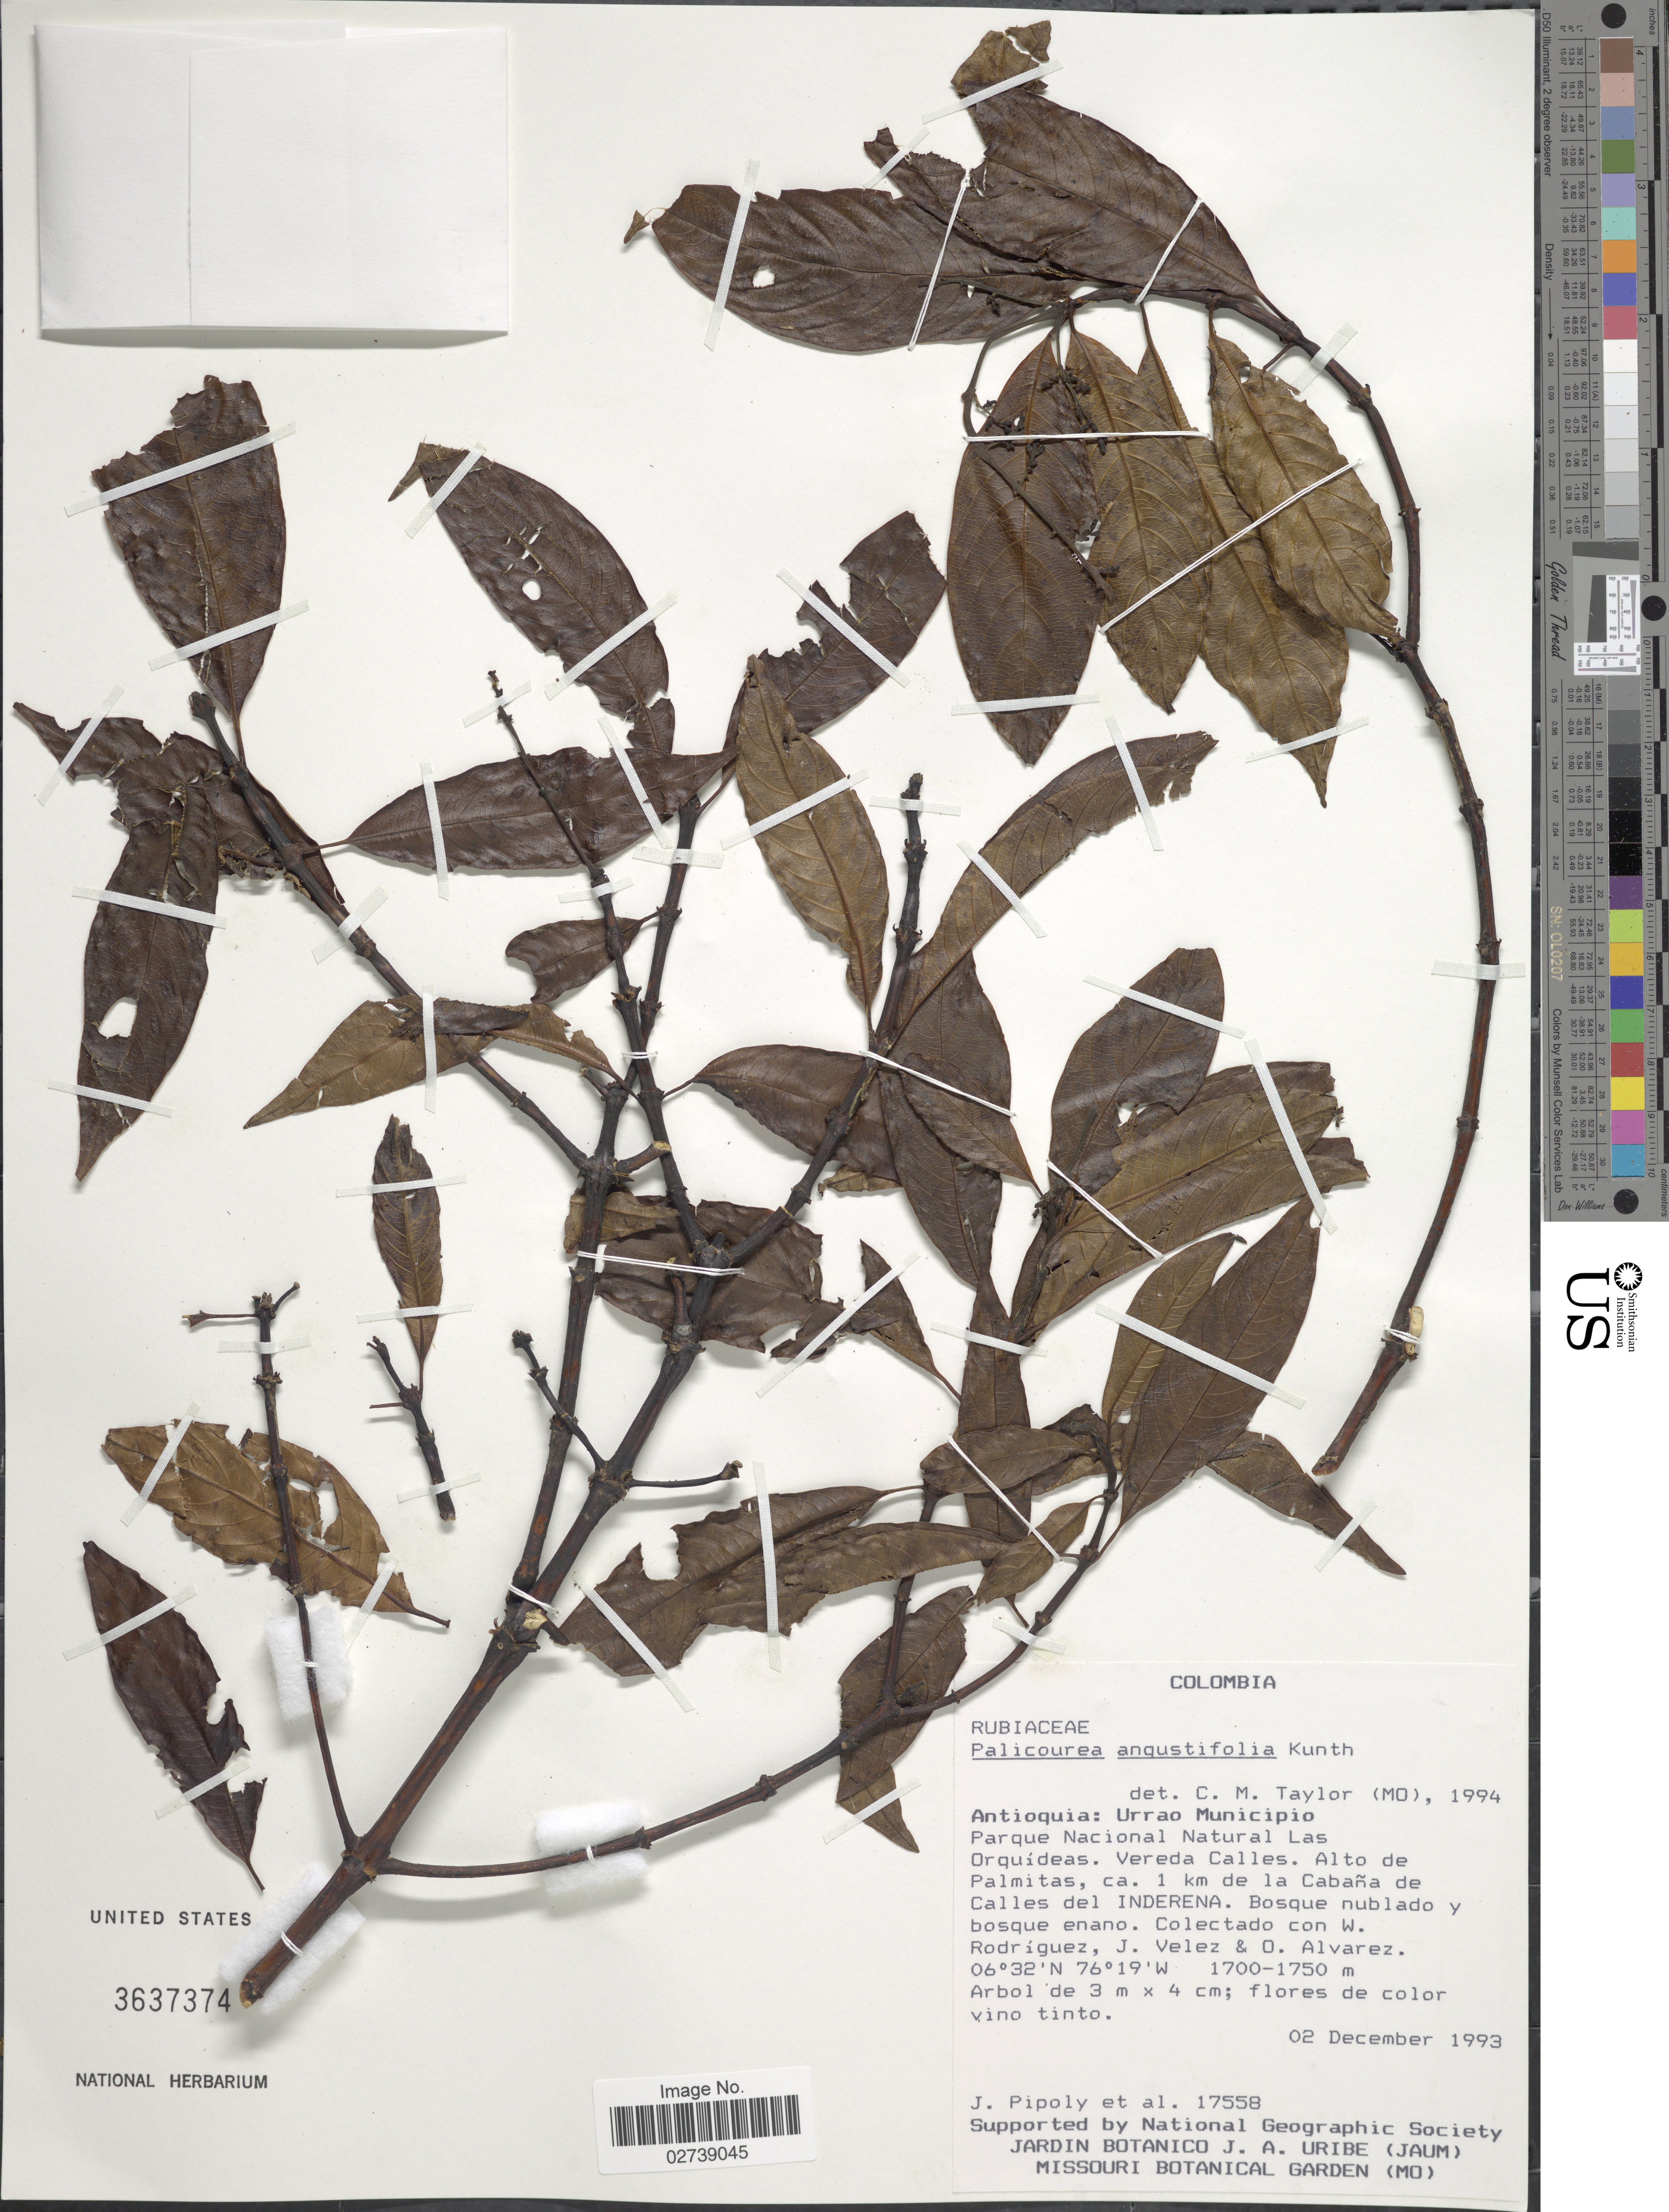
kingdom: Plantae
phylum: Tracheophyta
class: Magnoliopsida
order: Gentianales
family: Rubiaceae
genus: Palicourea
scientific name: Palicourea angustifolia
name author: Kunth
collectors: J. J. Pipoly, W. Rodriguez, J. Velez & O. Alvarez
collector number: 17558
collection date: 1993-12-02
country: Colombia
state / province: Antioquia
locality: Antioquia: Urrao Municipio. Parque Nacional Natural Las, Oquideas, Vereda Calles. Alto de Calles del Inderena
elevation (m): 1700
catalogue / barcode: US 3637374